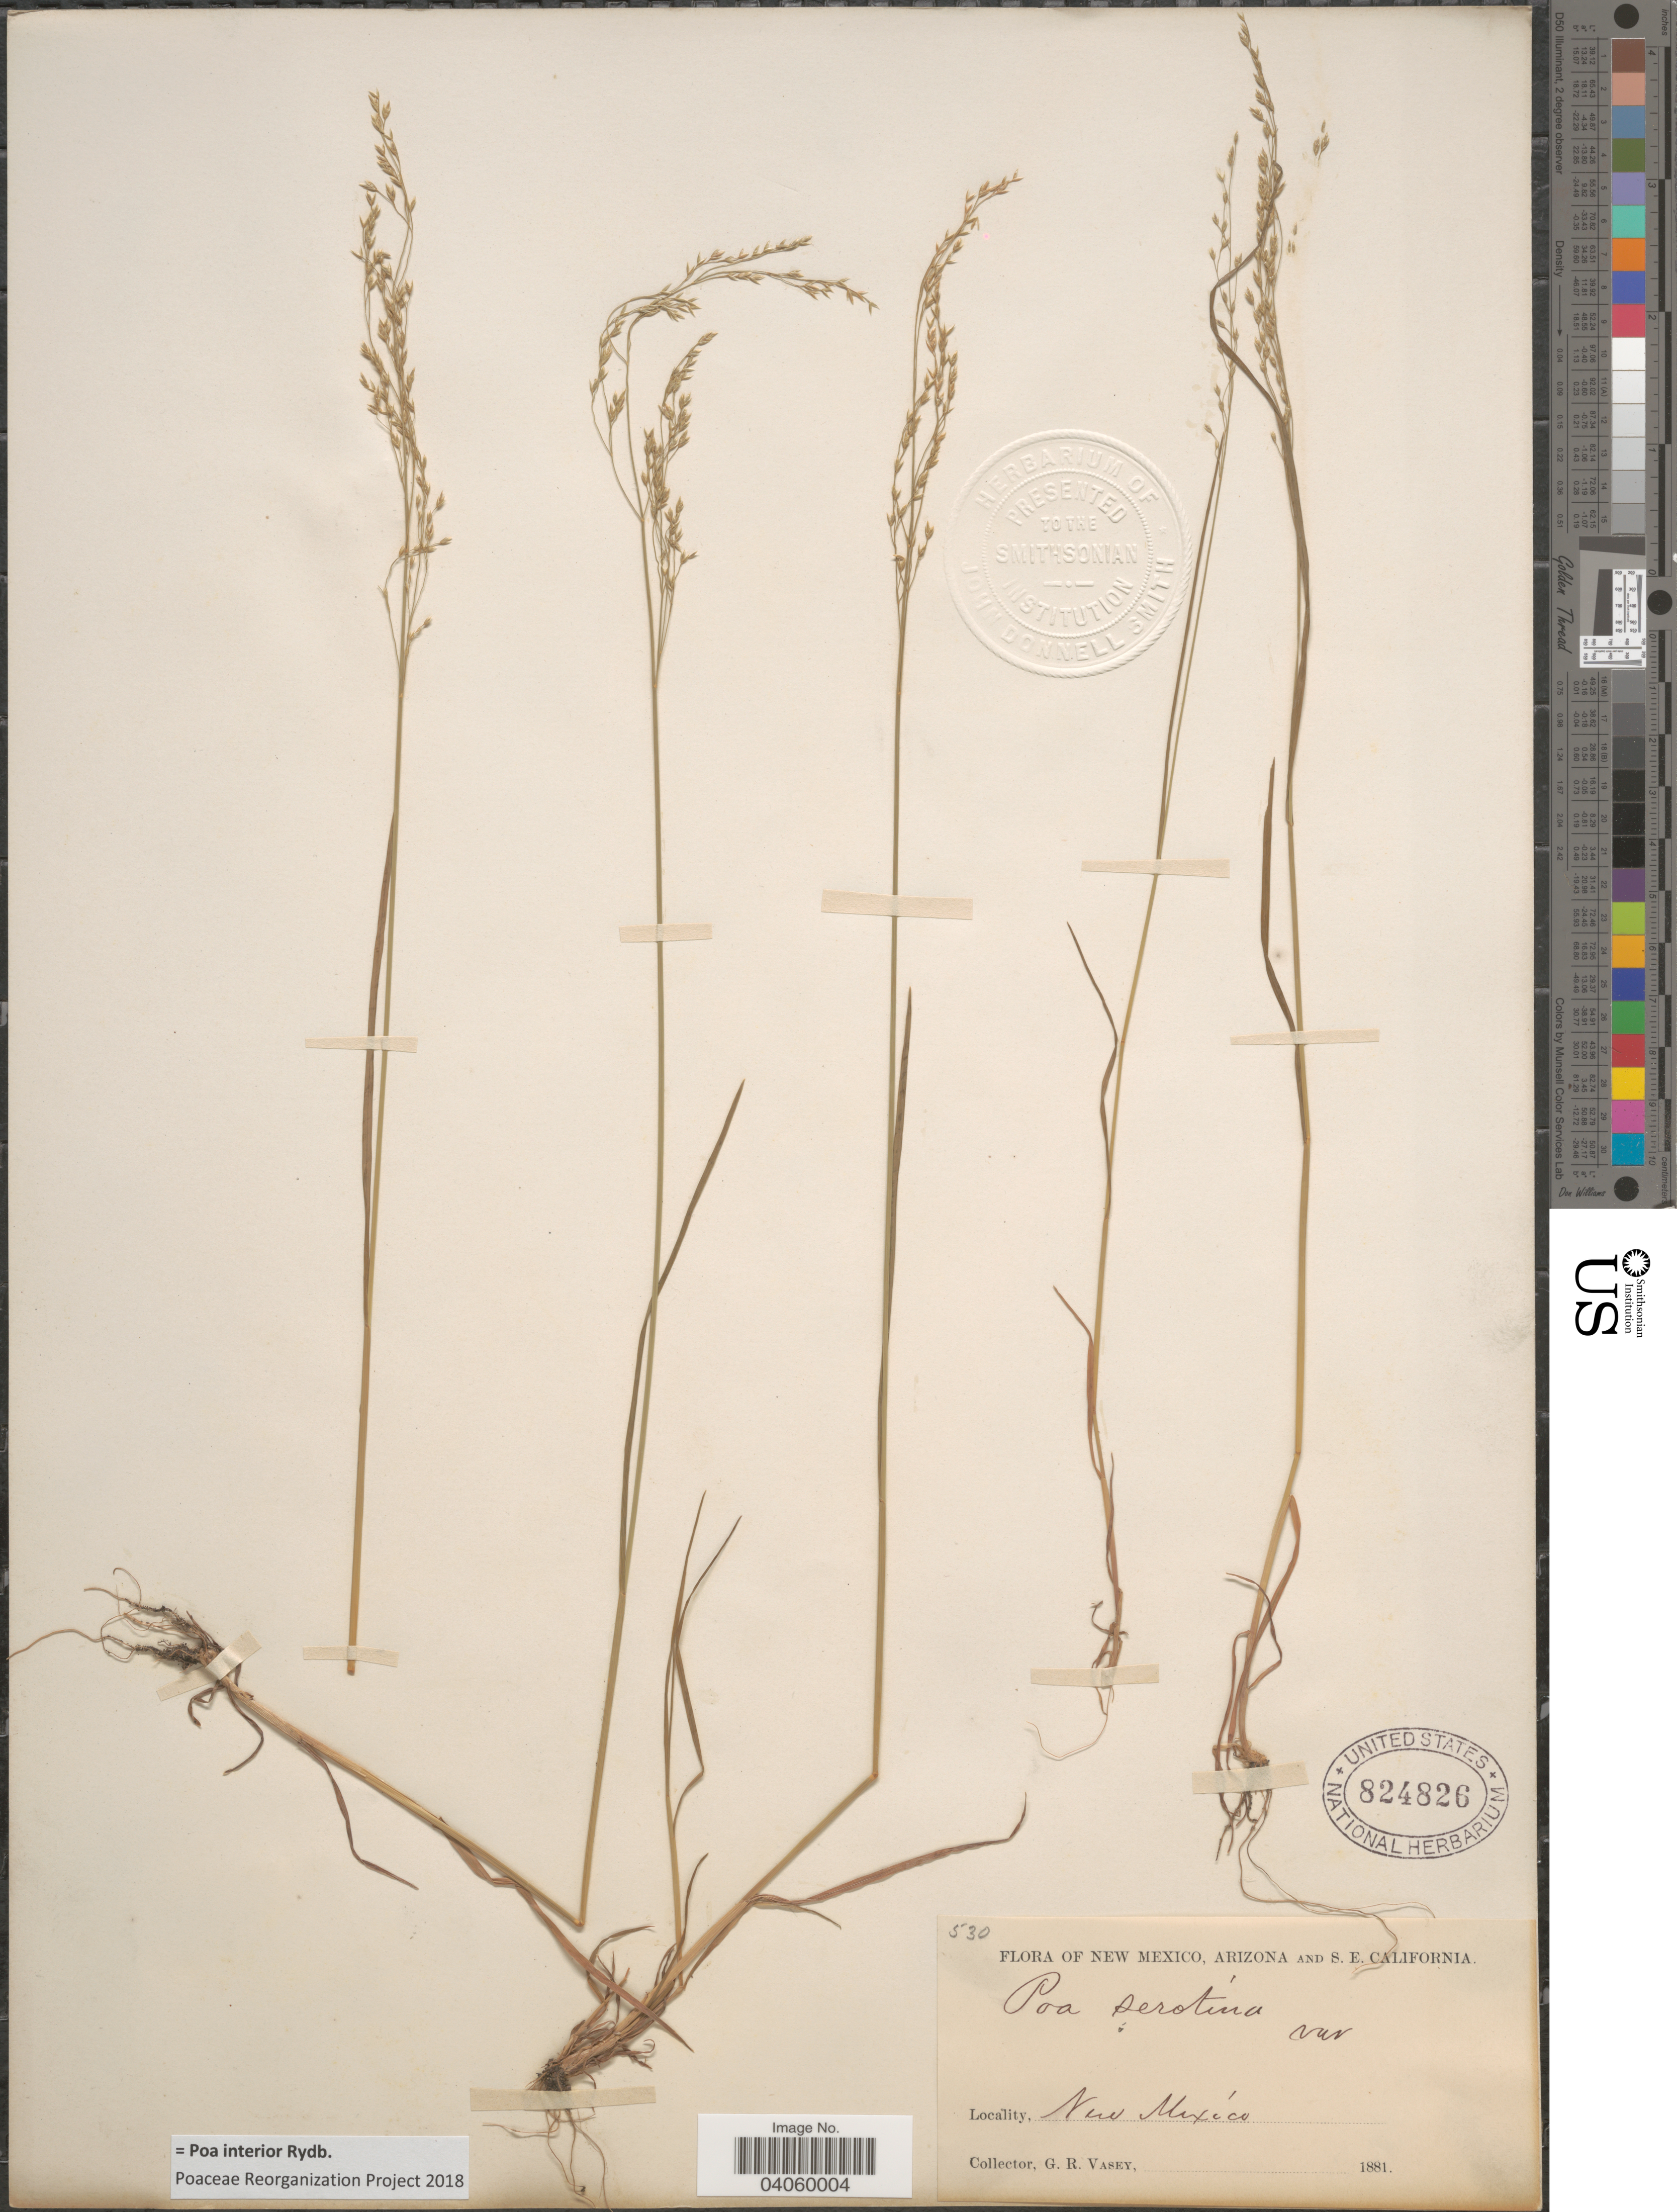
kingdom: Plantae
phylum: Tracheophyta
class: Liliopsida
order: Poales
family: Poaceae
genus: Poa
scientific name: Poa interior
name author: Rydb.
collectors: G. R. Vasey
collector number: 530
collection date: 1881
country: United States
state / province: New Mexico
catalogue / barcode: US 824826